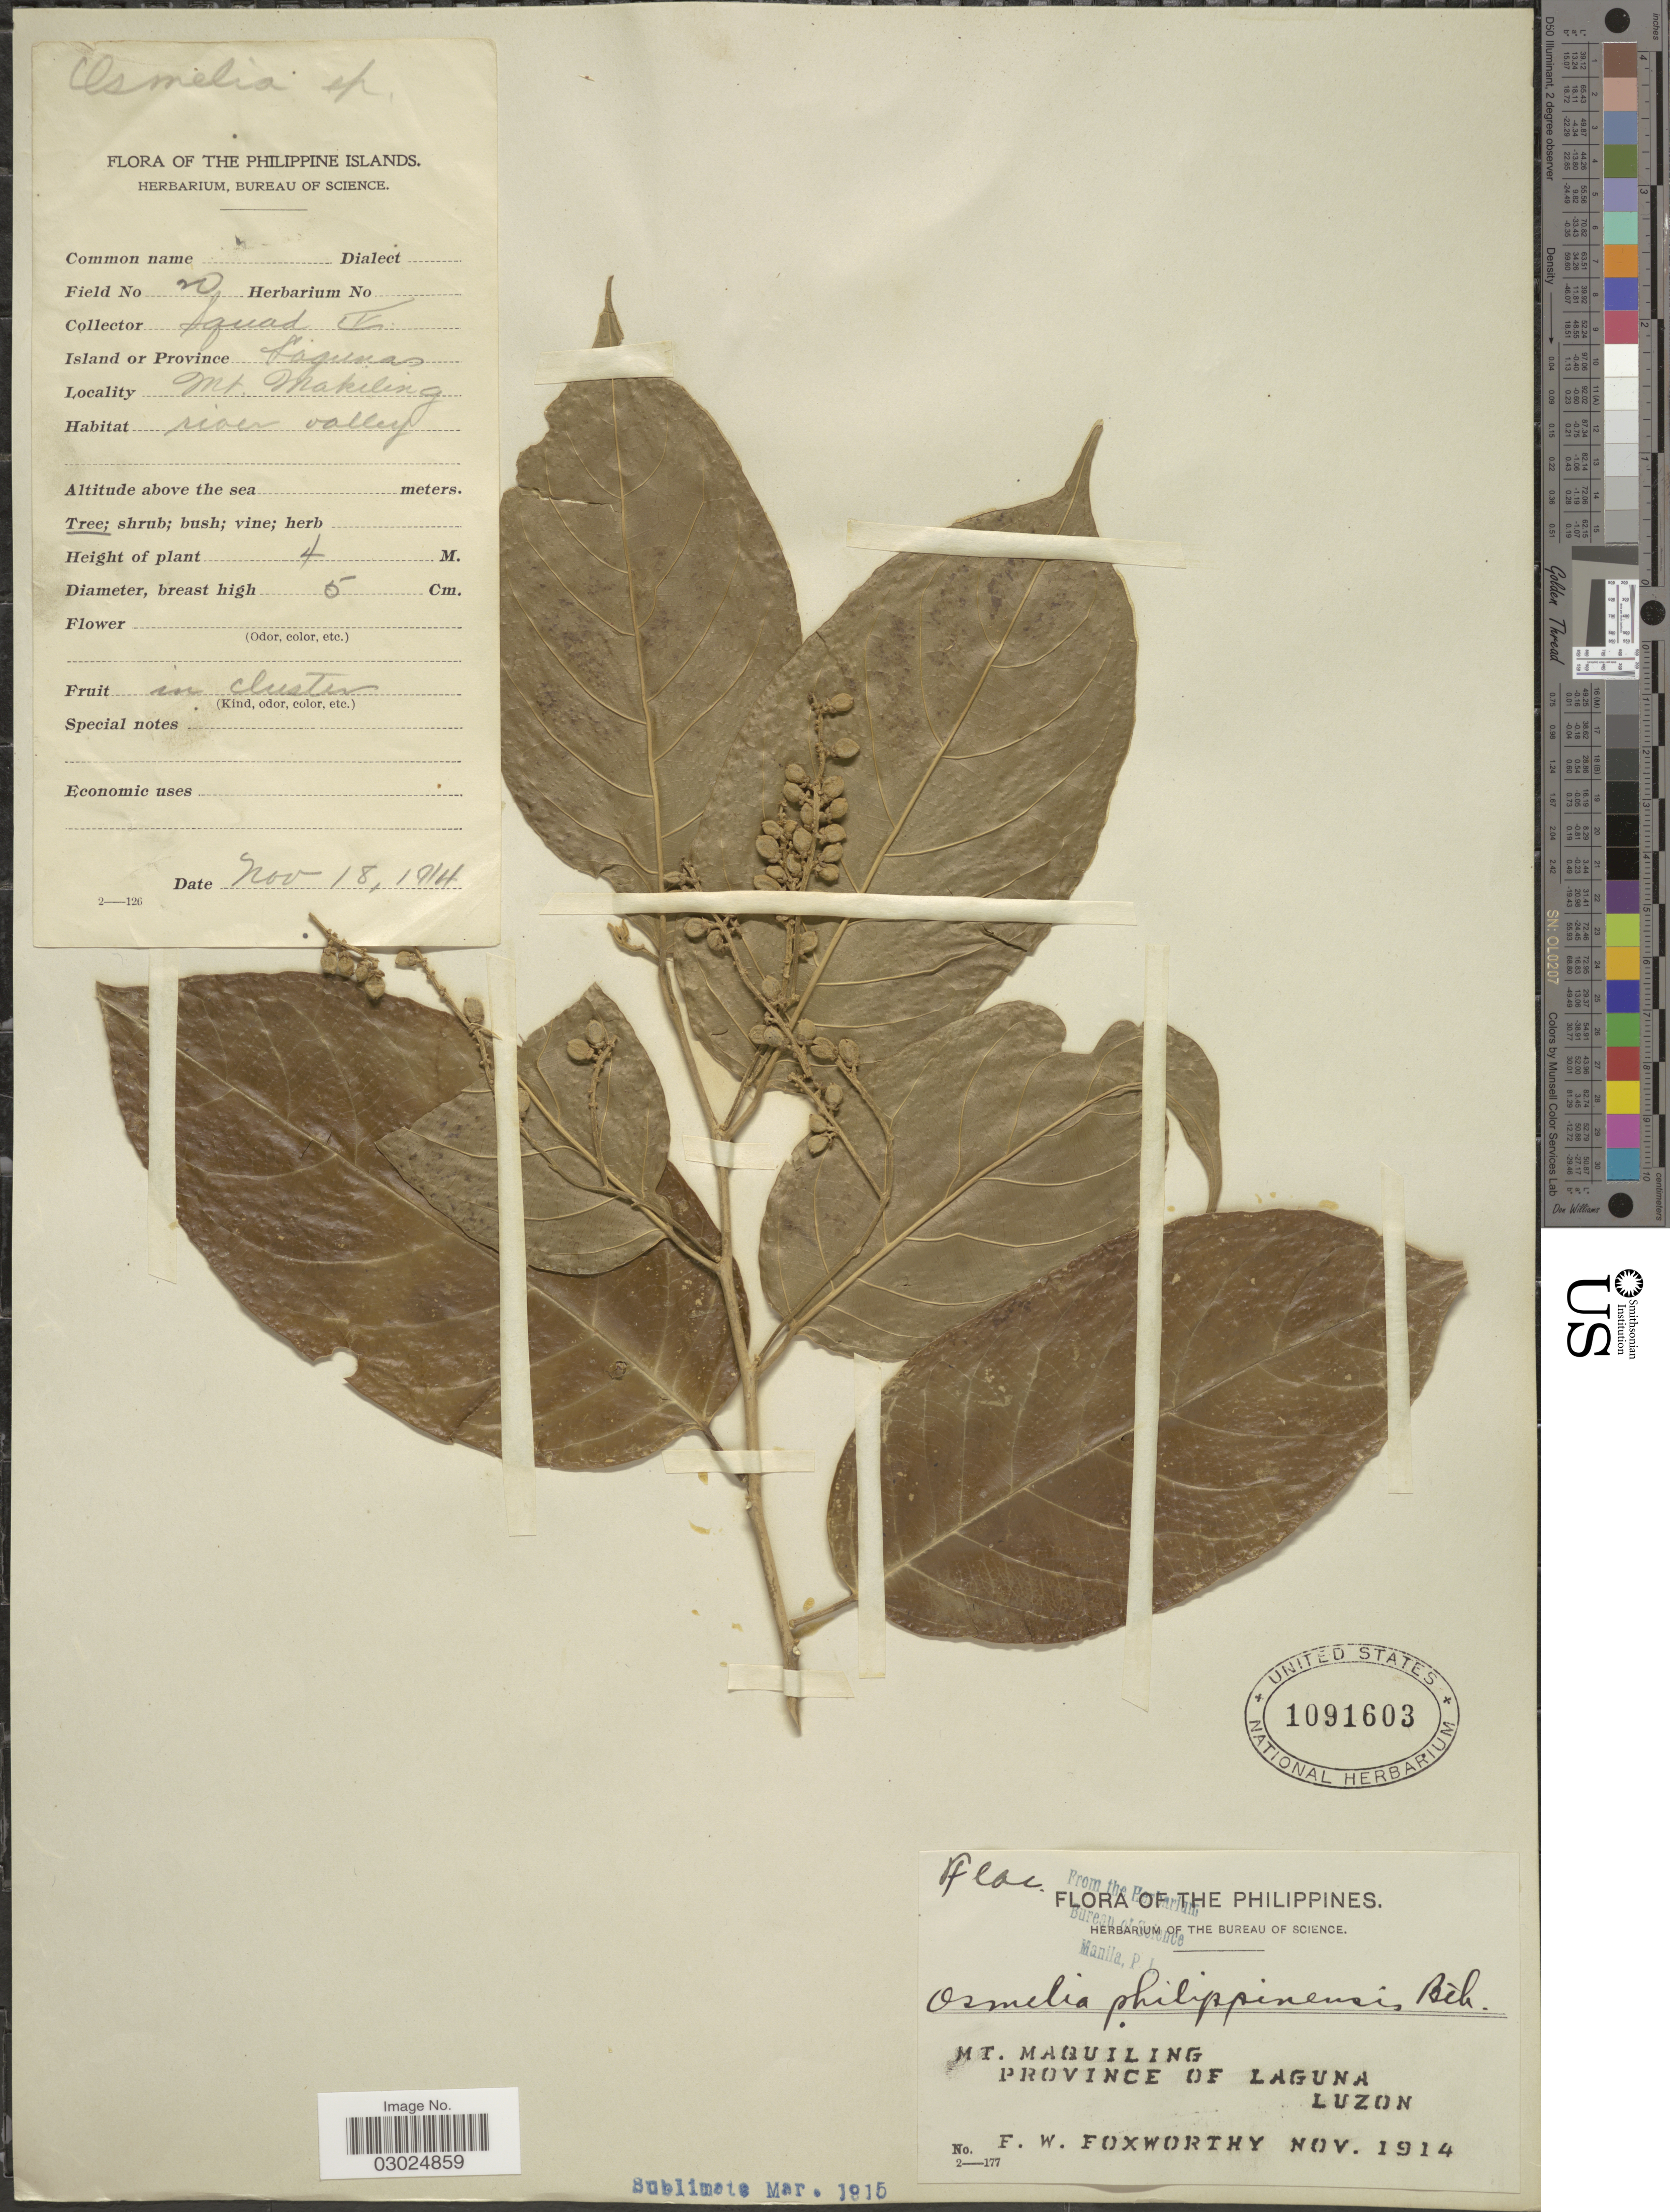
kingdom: Plantae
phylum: Tracheophyta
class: Magnoliopsida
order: Malpighiales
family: Salicaceae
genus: Osmelia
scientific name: Osmelia philippina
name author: (Turcz.) Benth.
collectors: F. W. Foxworthy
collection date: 1914-11-18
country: Philippines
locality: Mt. Maquiling, Province of Laguna, Luzon.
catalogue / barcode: US 1091603